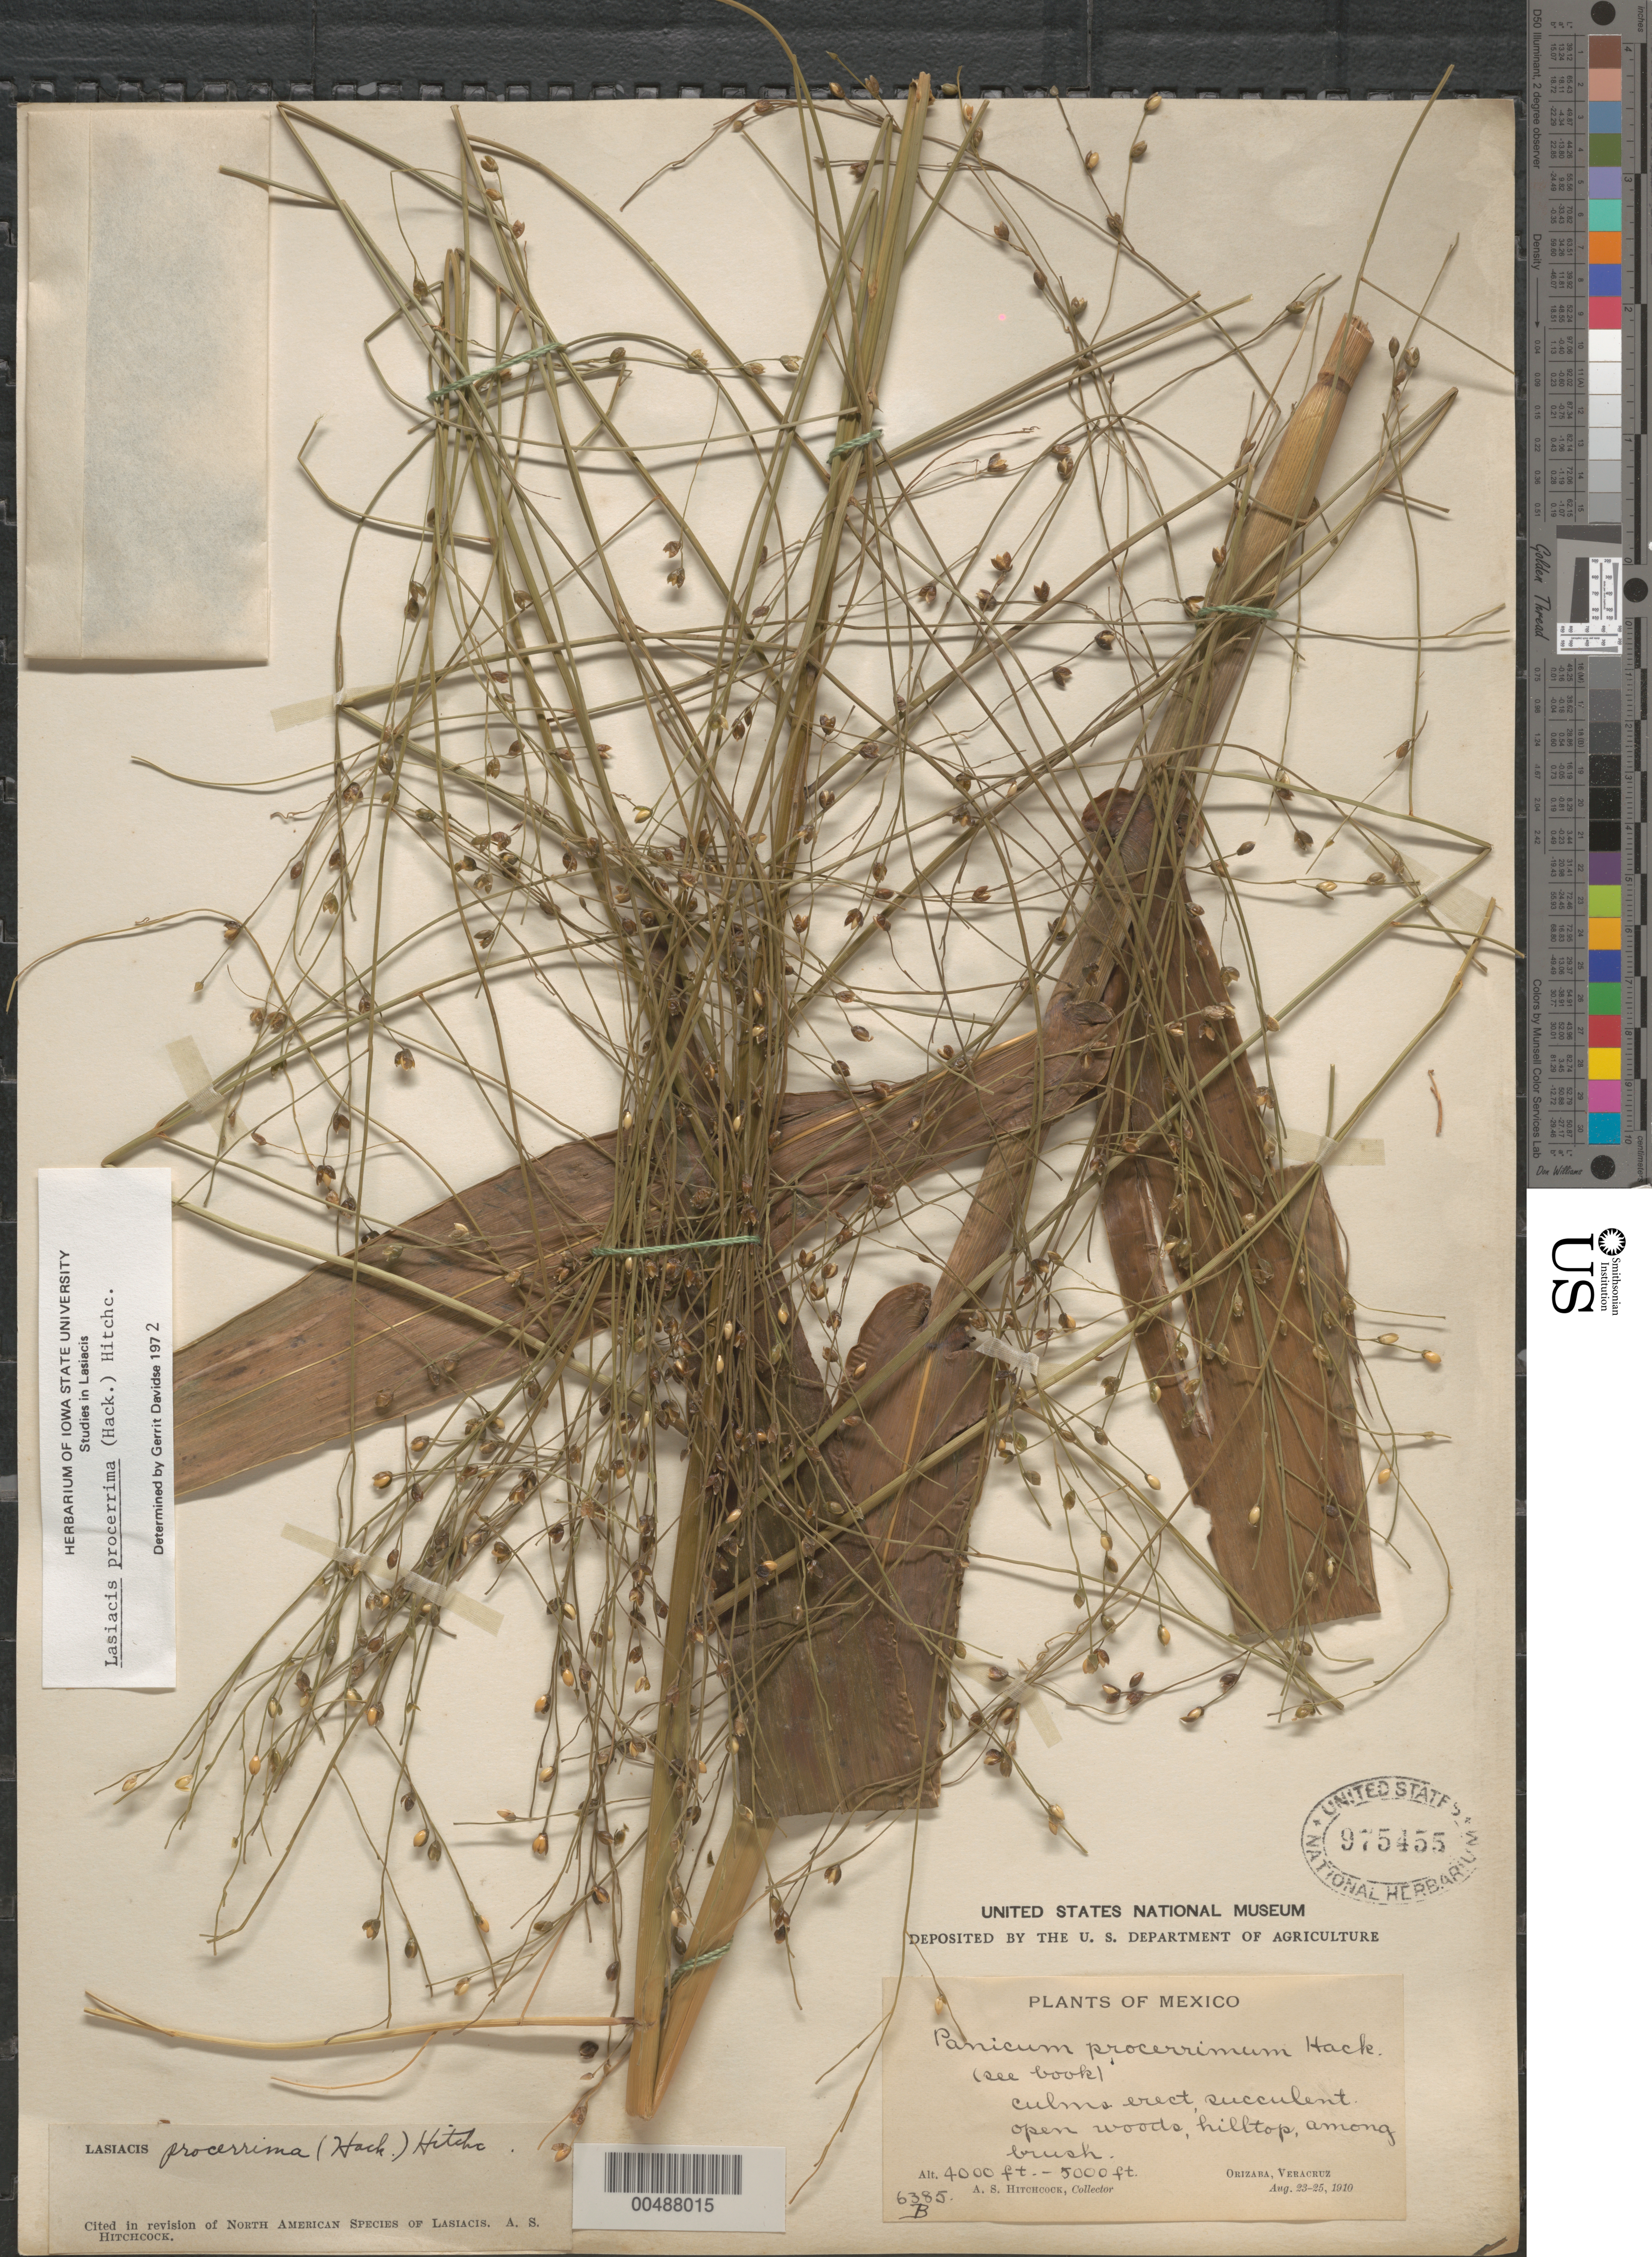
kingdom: Plantae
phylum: Tracheophyta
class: Liliopsida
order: Poales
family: Poaceae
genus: Lasiacis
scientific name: Lasiacis procerrima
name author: (Hack.) Hitchc.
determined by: Davidse, Gerrit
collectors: A. S. Hitchcock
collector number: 6385B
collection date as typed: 23 Aug 1910 to 25 Aug 1910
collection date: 1910-08-23/1910-08-25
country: Mexico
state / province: Veracruz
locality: Orizaba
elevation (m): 1219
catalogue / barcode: US 975455